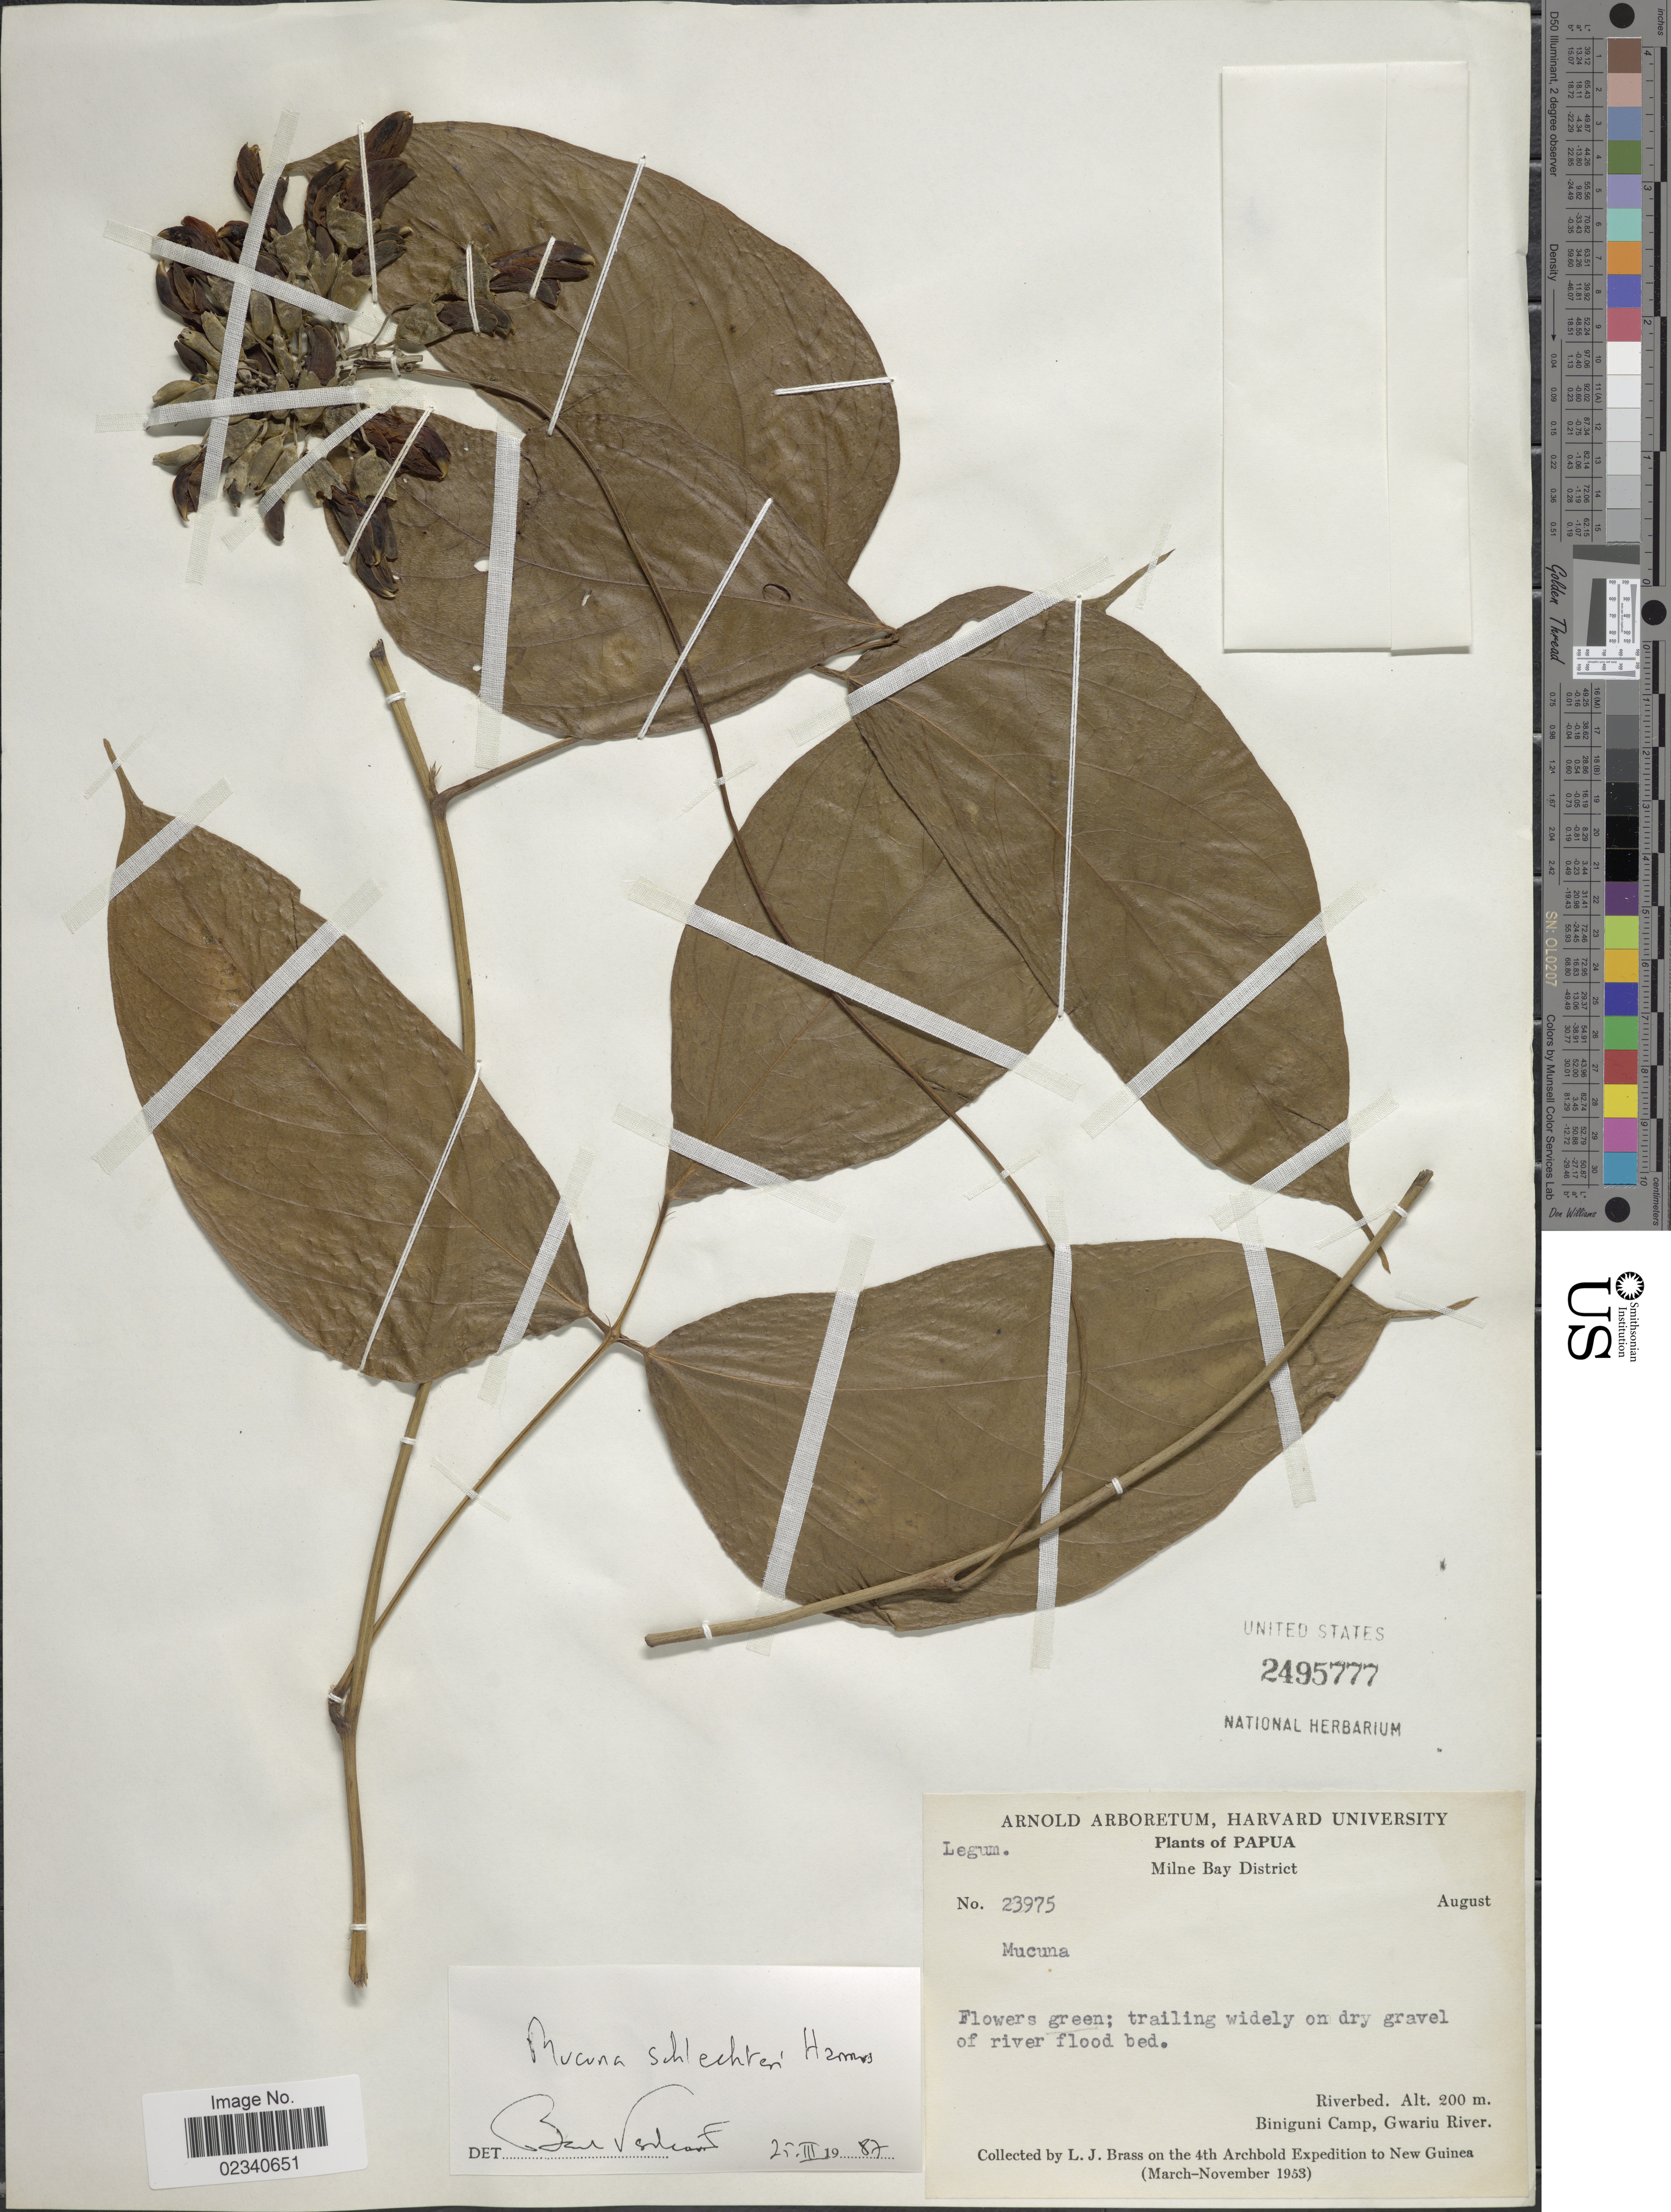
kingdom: Plantae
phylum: Tracheophyta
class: Magnoliopsida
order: Fabales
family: Fabaceae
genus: Mucuna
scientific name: Mucuna schlechteri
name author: Harms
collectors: L. J. Brass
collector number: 23975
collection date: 1953-08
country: Papua New Guinea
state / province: Milne Bay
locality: Papua. Biniguni Camp, Gwariu River. New Guinea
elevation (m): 200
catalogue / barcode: US 2495777